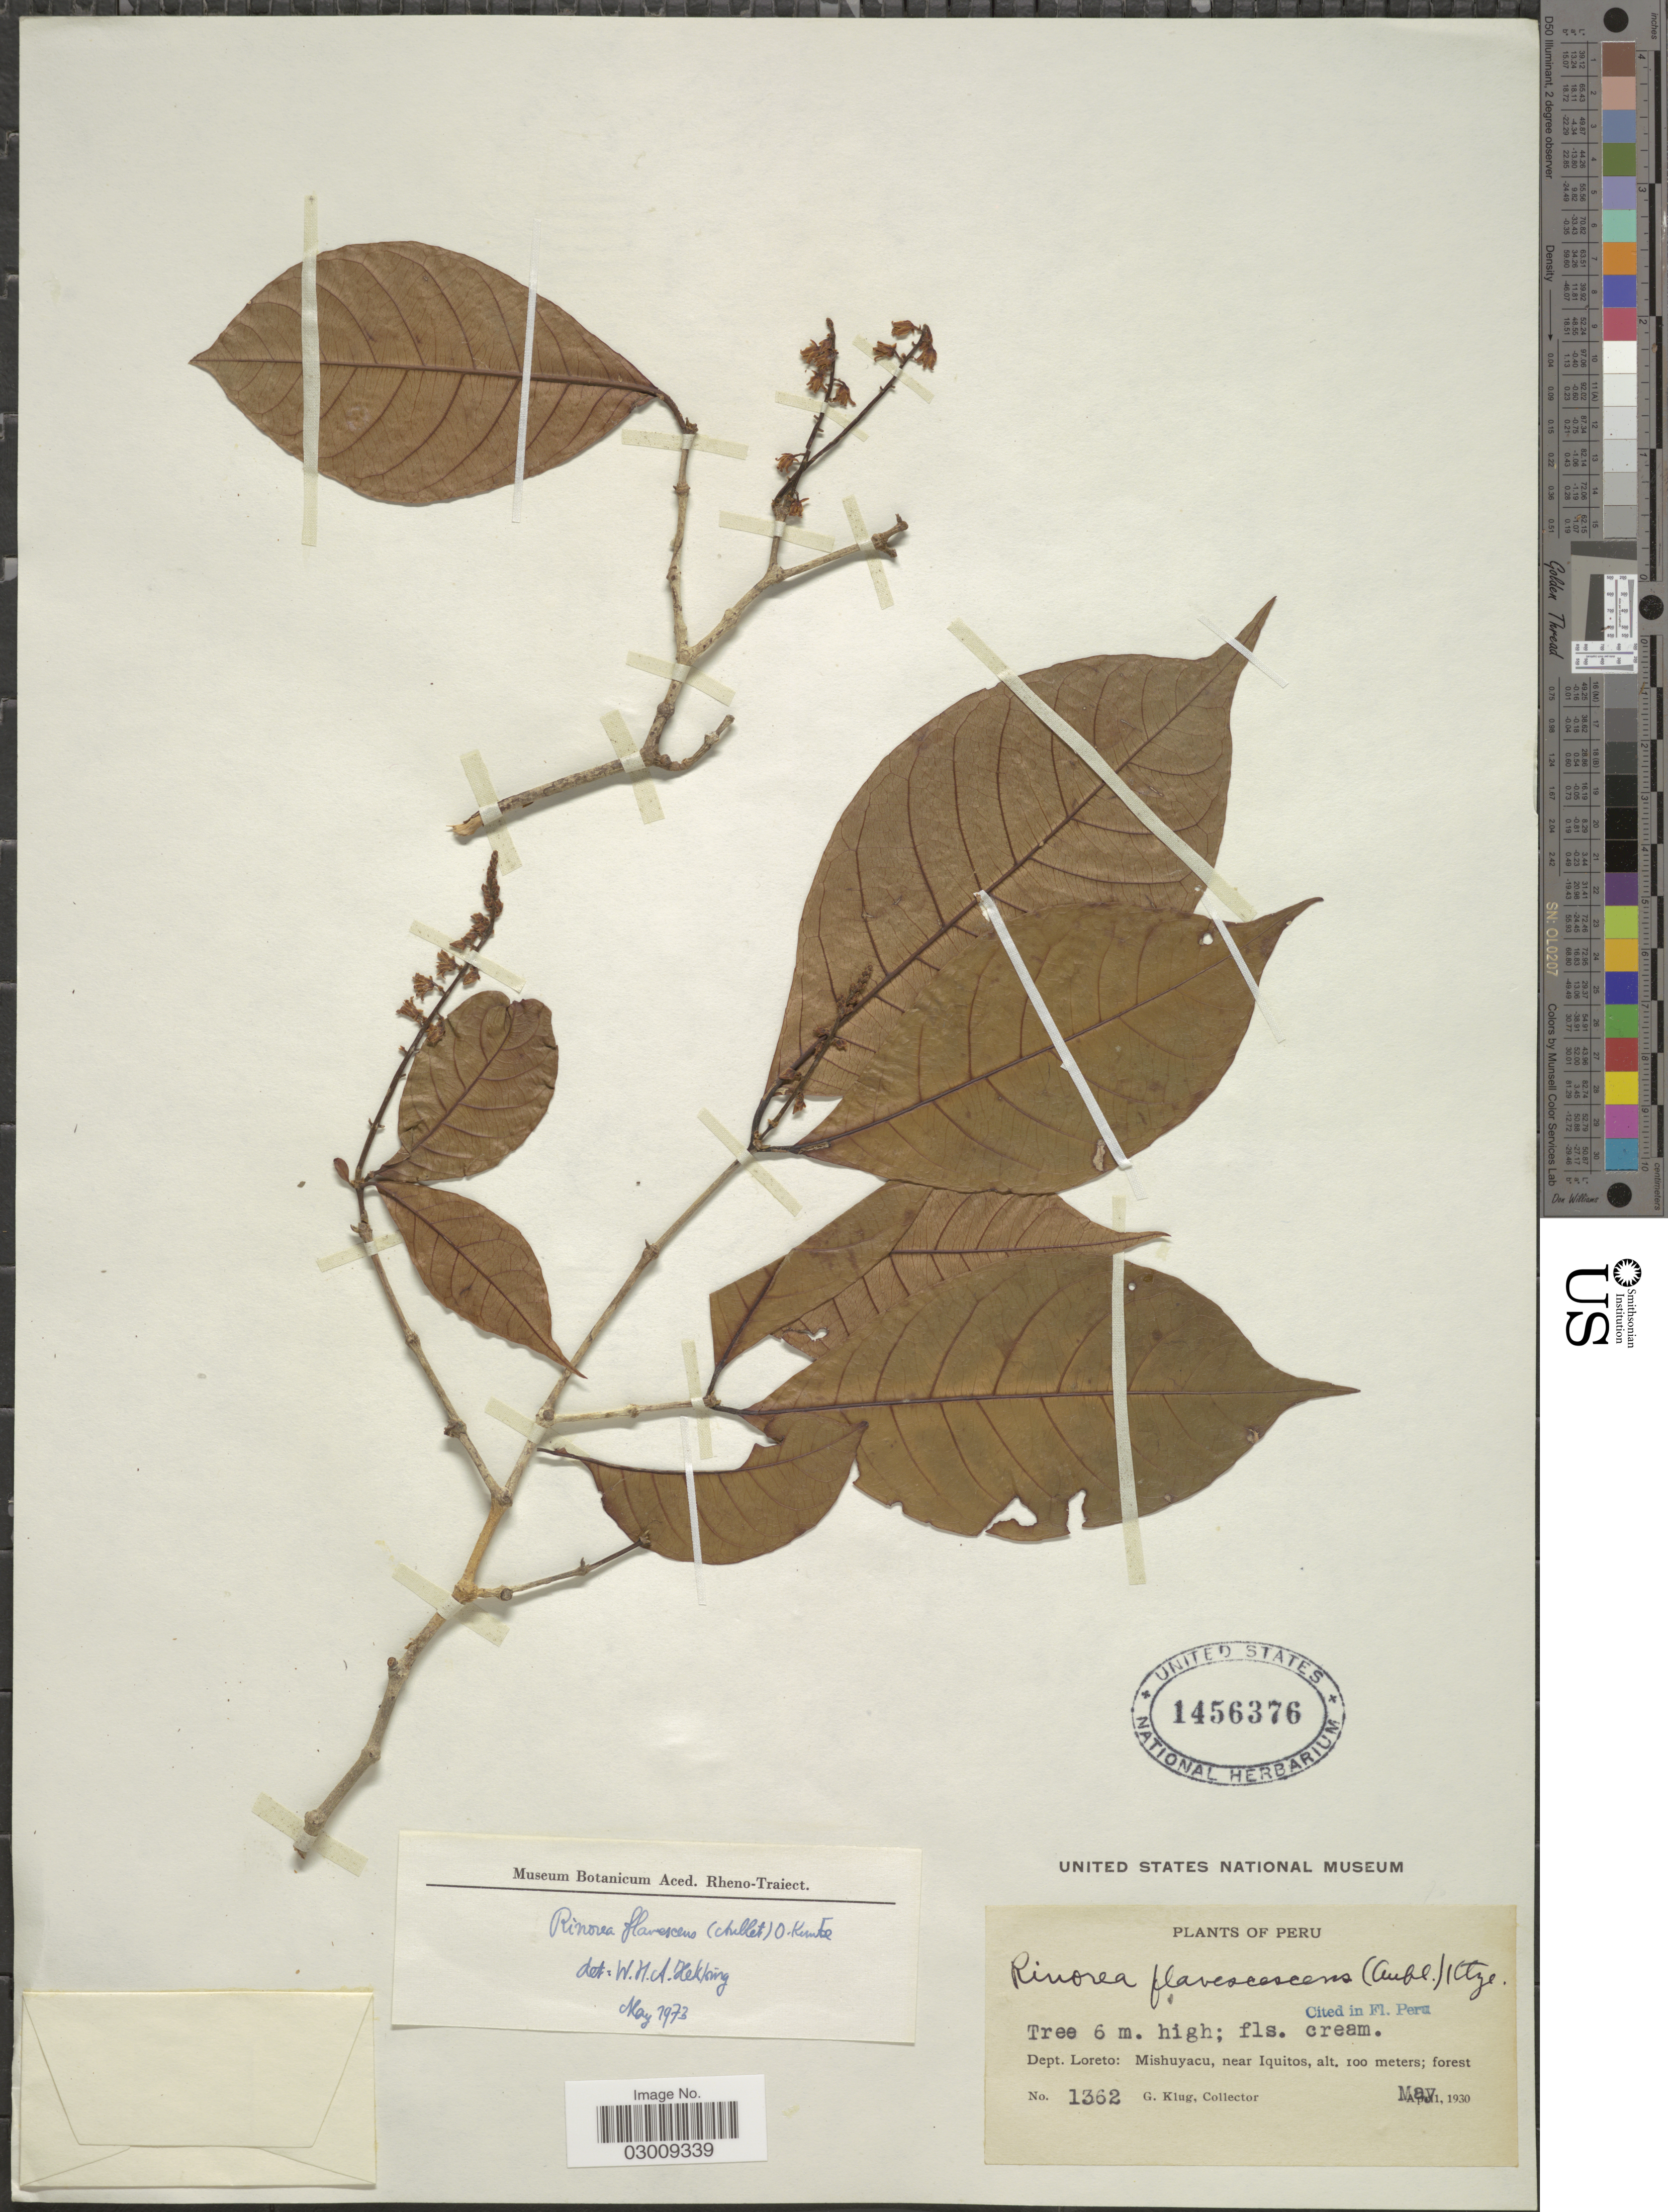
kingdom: Plantae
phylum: Tracheophyta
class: Magnoliopsida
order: Malpighiales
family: Violaceae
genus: Rinorea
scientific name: Rinorea flavescens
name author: (Aubl.) Kuntze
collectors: G. Klug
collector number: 1362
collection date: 1930-05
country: Peru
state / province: Loreto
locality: Dept. Loreto: Mishuyacu, near Iquitos.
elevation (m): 100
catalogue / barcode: US 1456376